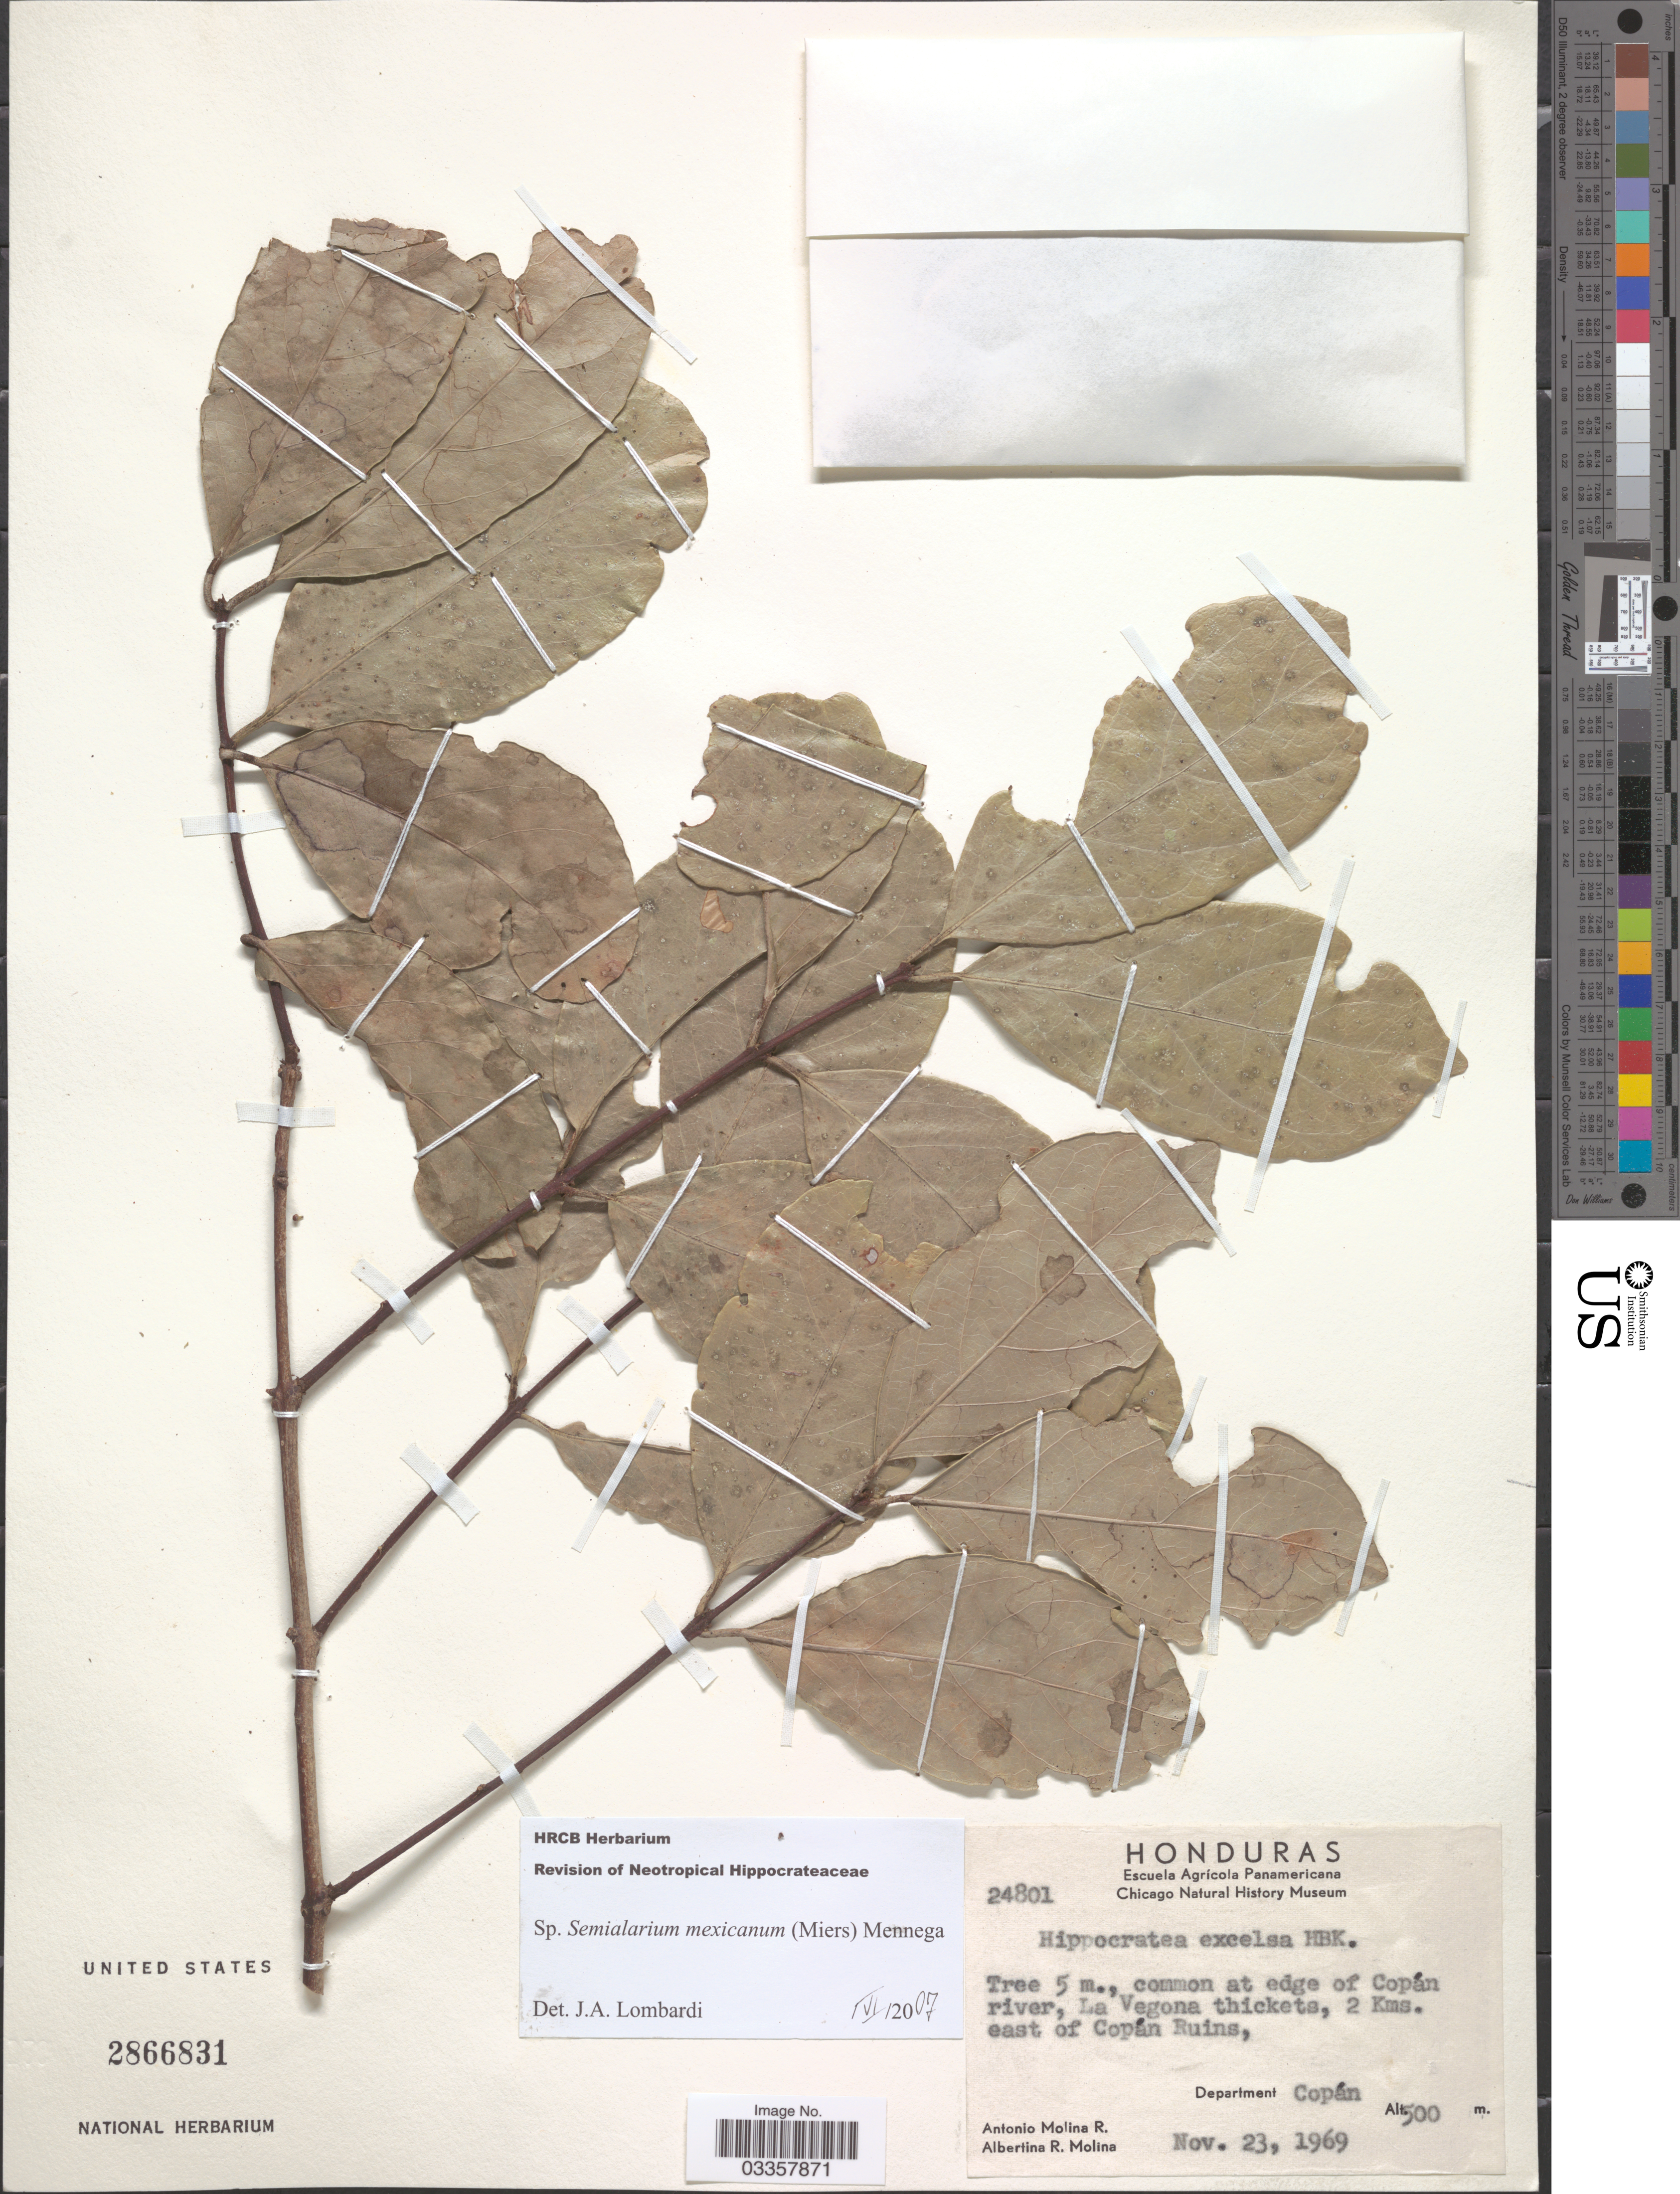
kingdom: Plantae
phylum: Tracheophyta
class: Magnoliopsida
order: Celastrales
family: Celastraceae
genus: Semialarium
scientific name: Semialarium mexicanum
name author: (Miers) Mennega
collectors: A. Molina R. & A. R. Molina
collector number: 24801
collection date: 1969-11-23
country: Honduras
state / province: Copán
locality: Common at edge of Copán river, La Vegona thickets, 2 Kms. east of Copán Ruins, Department Copán.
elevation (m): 500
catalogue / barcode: US 2866831